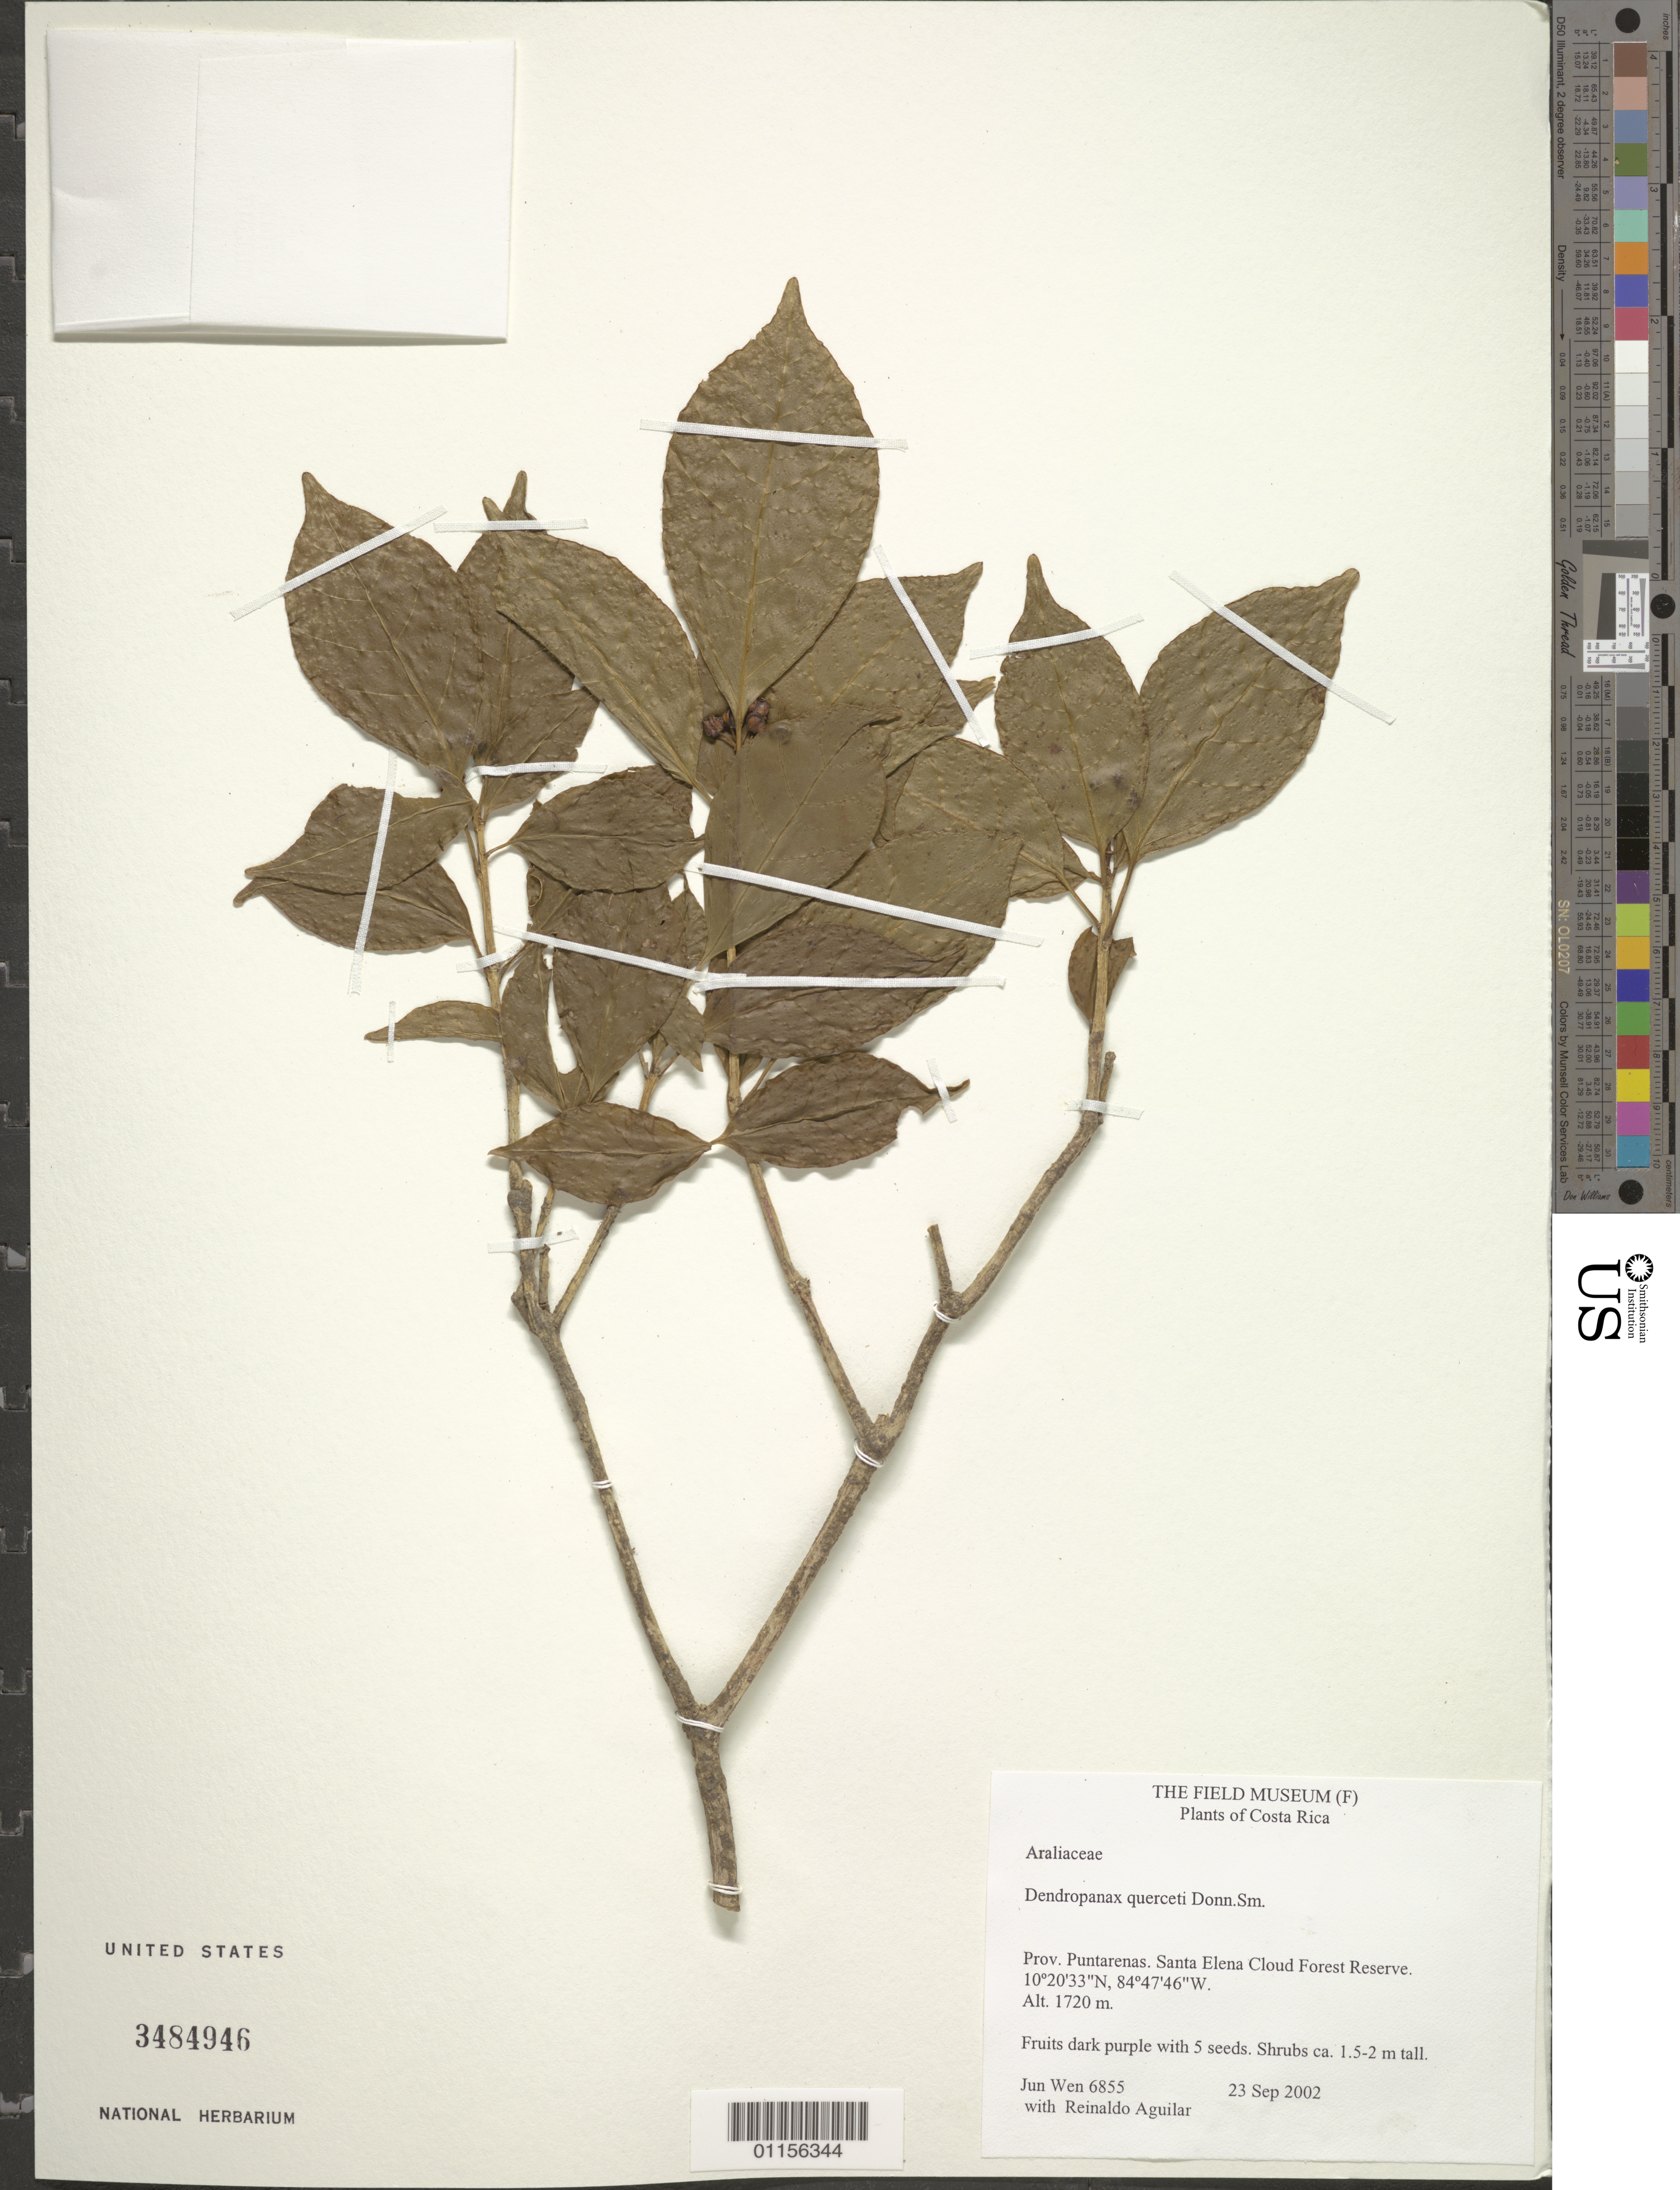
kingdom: Plantae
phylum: Tracheophyta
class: Magnoliopsida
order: Apiales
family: Araliaceae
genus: Dendropanax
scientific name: Dendropanax querceti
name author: Donn. Sm.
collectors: J. Wen & R. Aguilar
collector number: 6855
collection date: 2002-09-23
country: Costa Rica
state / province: Puntarenas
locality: Santa Elena Cloud Forest Reserve.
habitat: Shrubs.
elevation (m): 1720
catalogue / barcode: US 3484946